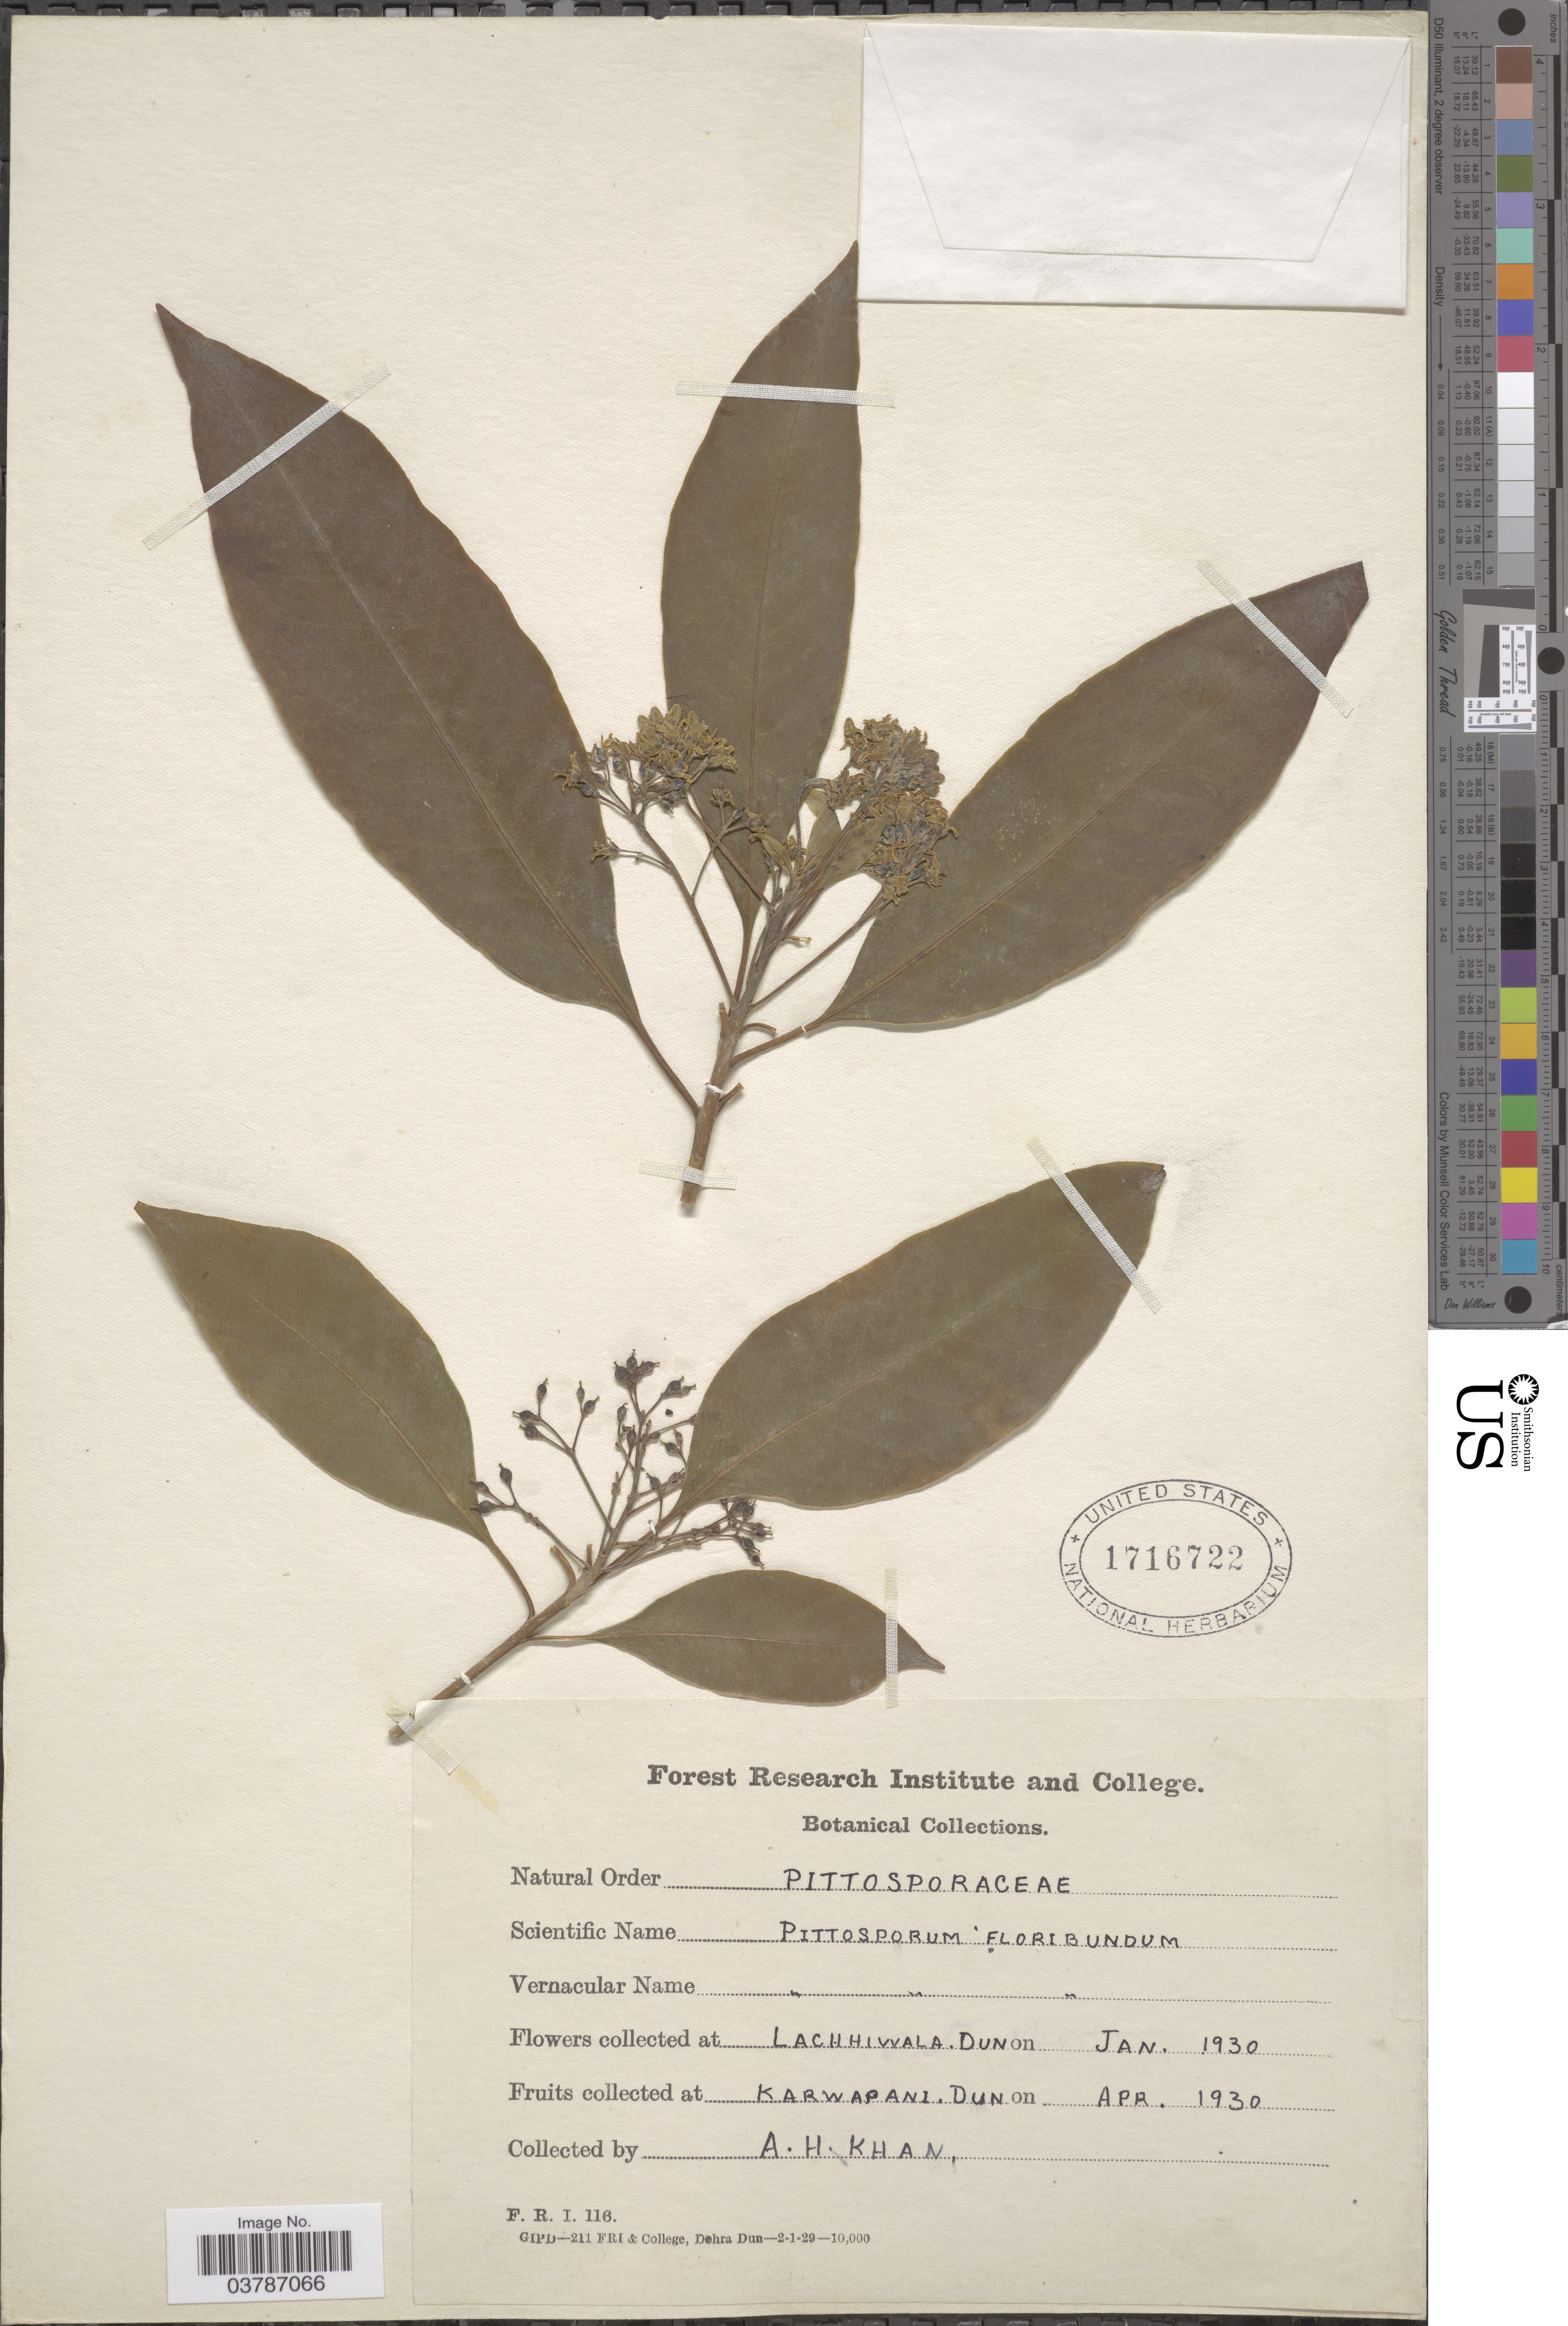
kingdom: Plantae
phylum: Tracheophyta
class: Magnoliopsida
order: Apiales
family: Pittosporaceae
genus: Pittosporum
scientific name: Pittosporum floribundum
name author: Wight & Arn.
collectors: A. Khan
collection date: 1930-01/1930-04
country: India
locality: Lachhiwala Dun. Karwapani Dun.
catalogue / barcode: US 1716722